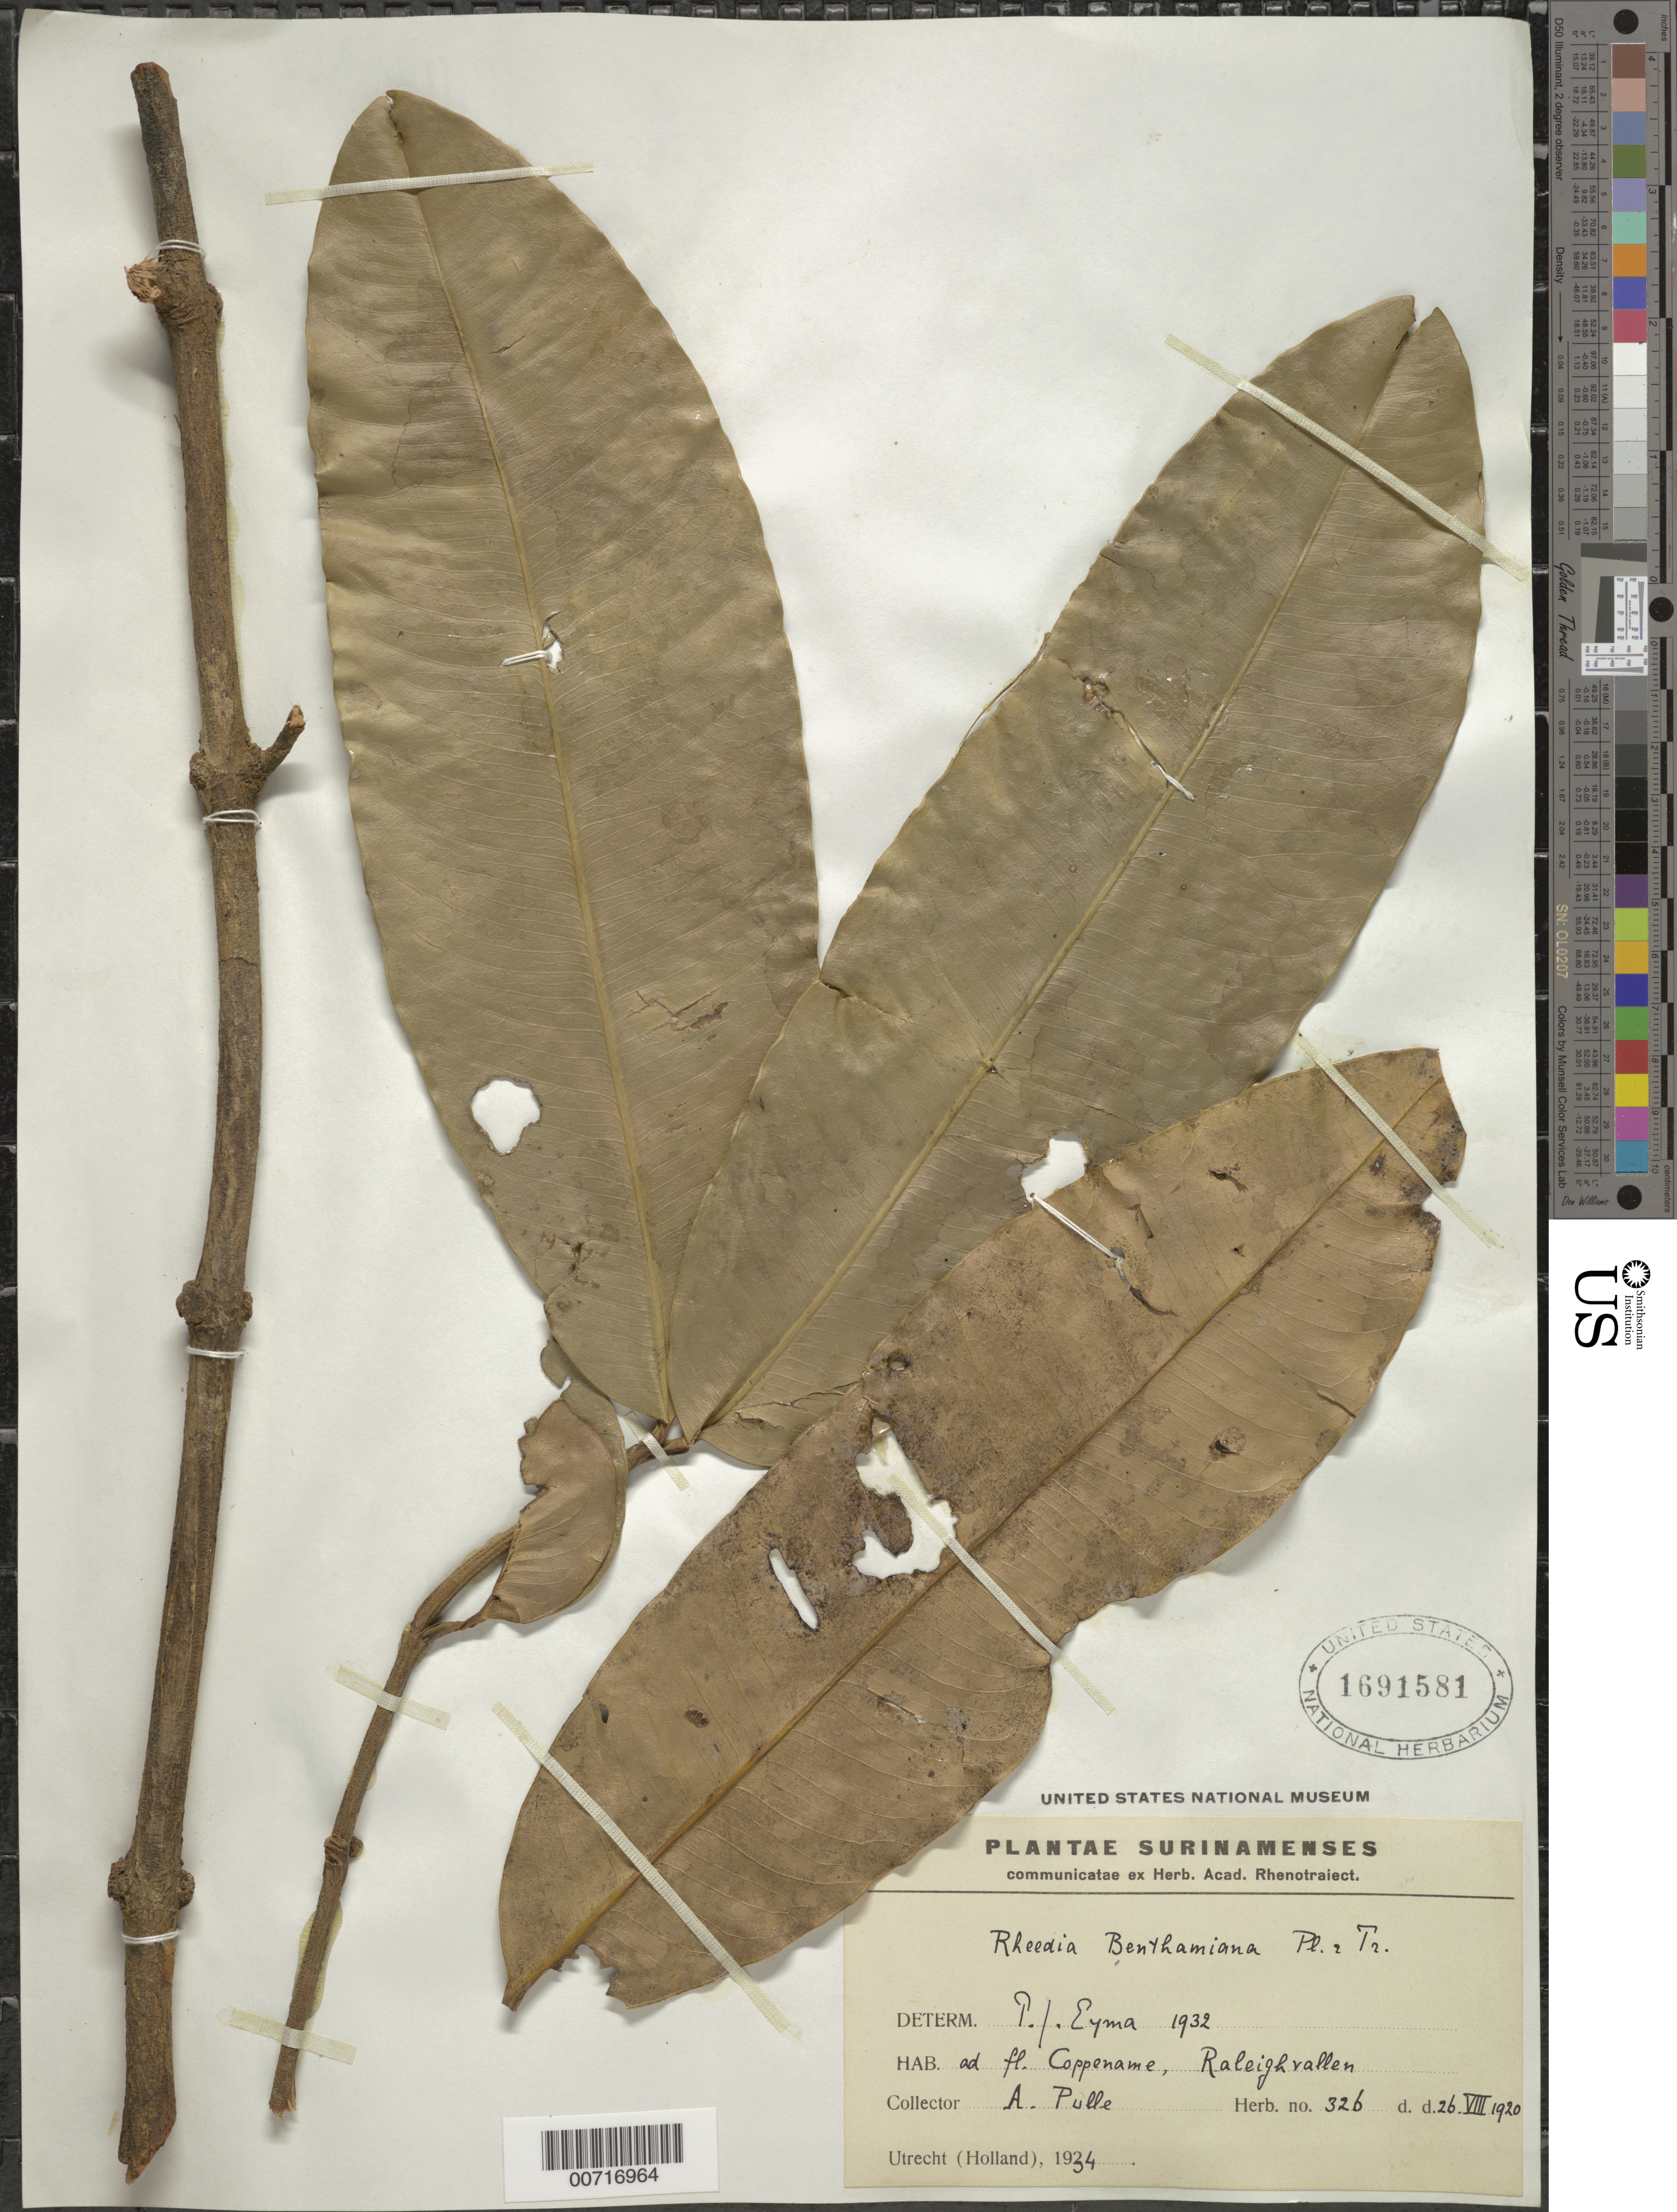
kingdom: Plantae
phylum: Tracheophyta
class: Magnoliopsida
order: Malpighiales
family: Clusiaceae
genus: Garcinia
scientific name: Garcinia benthamiana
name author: (Planch. & Triana) Pipoly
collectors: A. A. Pulle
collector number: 326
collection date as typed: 26-Aug-20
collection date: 1920-08-26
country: Suriname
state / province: Saramacca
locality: Coppename R., near Raleigh Falls, Voltzberg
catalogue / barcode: US 1691581